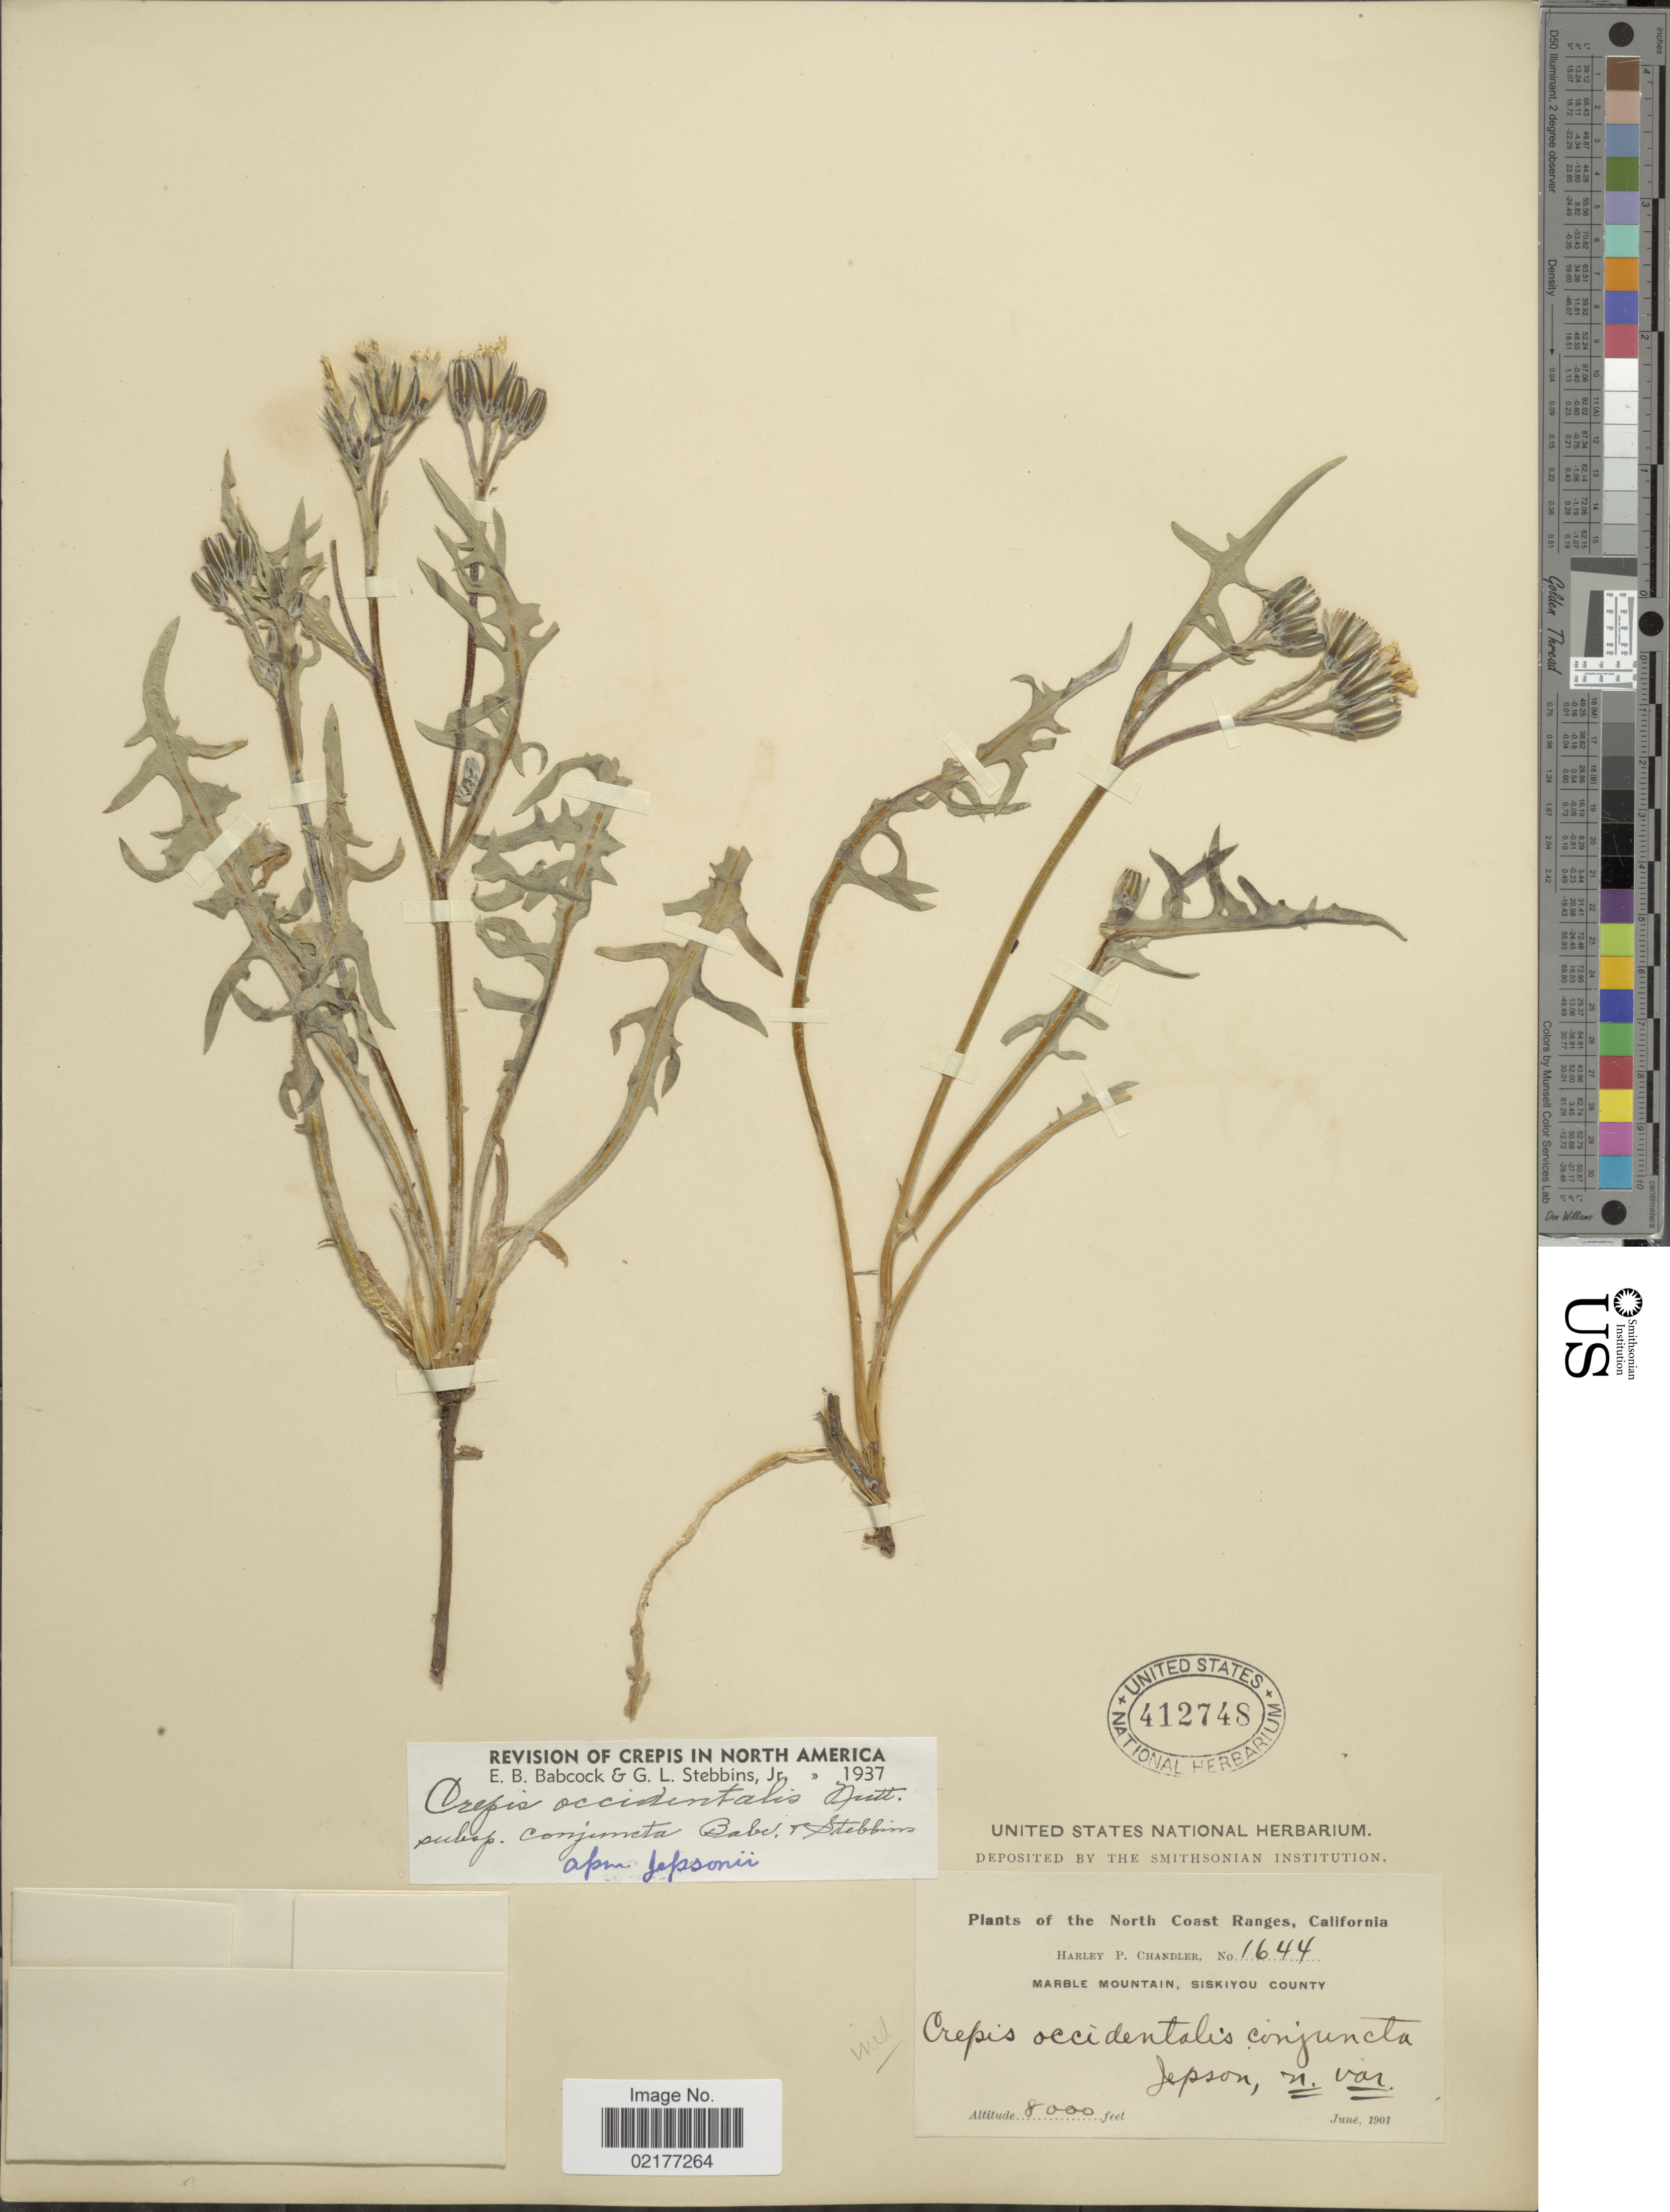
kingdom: Plantae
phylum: Tracheophyta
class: Magnoliopsida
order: Asterales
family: Asteraceae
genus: Crepis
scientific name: Crepis occidentalis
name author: Nutt.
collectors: H. Chandler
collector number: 1644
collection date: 1901-06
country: United States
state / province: California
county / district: Siskiyou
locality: The North Coast Ranges, California, Maarble Mountain, Siskiyou County, Jepson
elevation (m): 2438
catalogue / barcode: US 412748